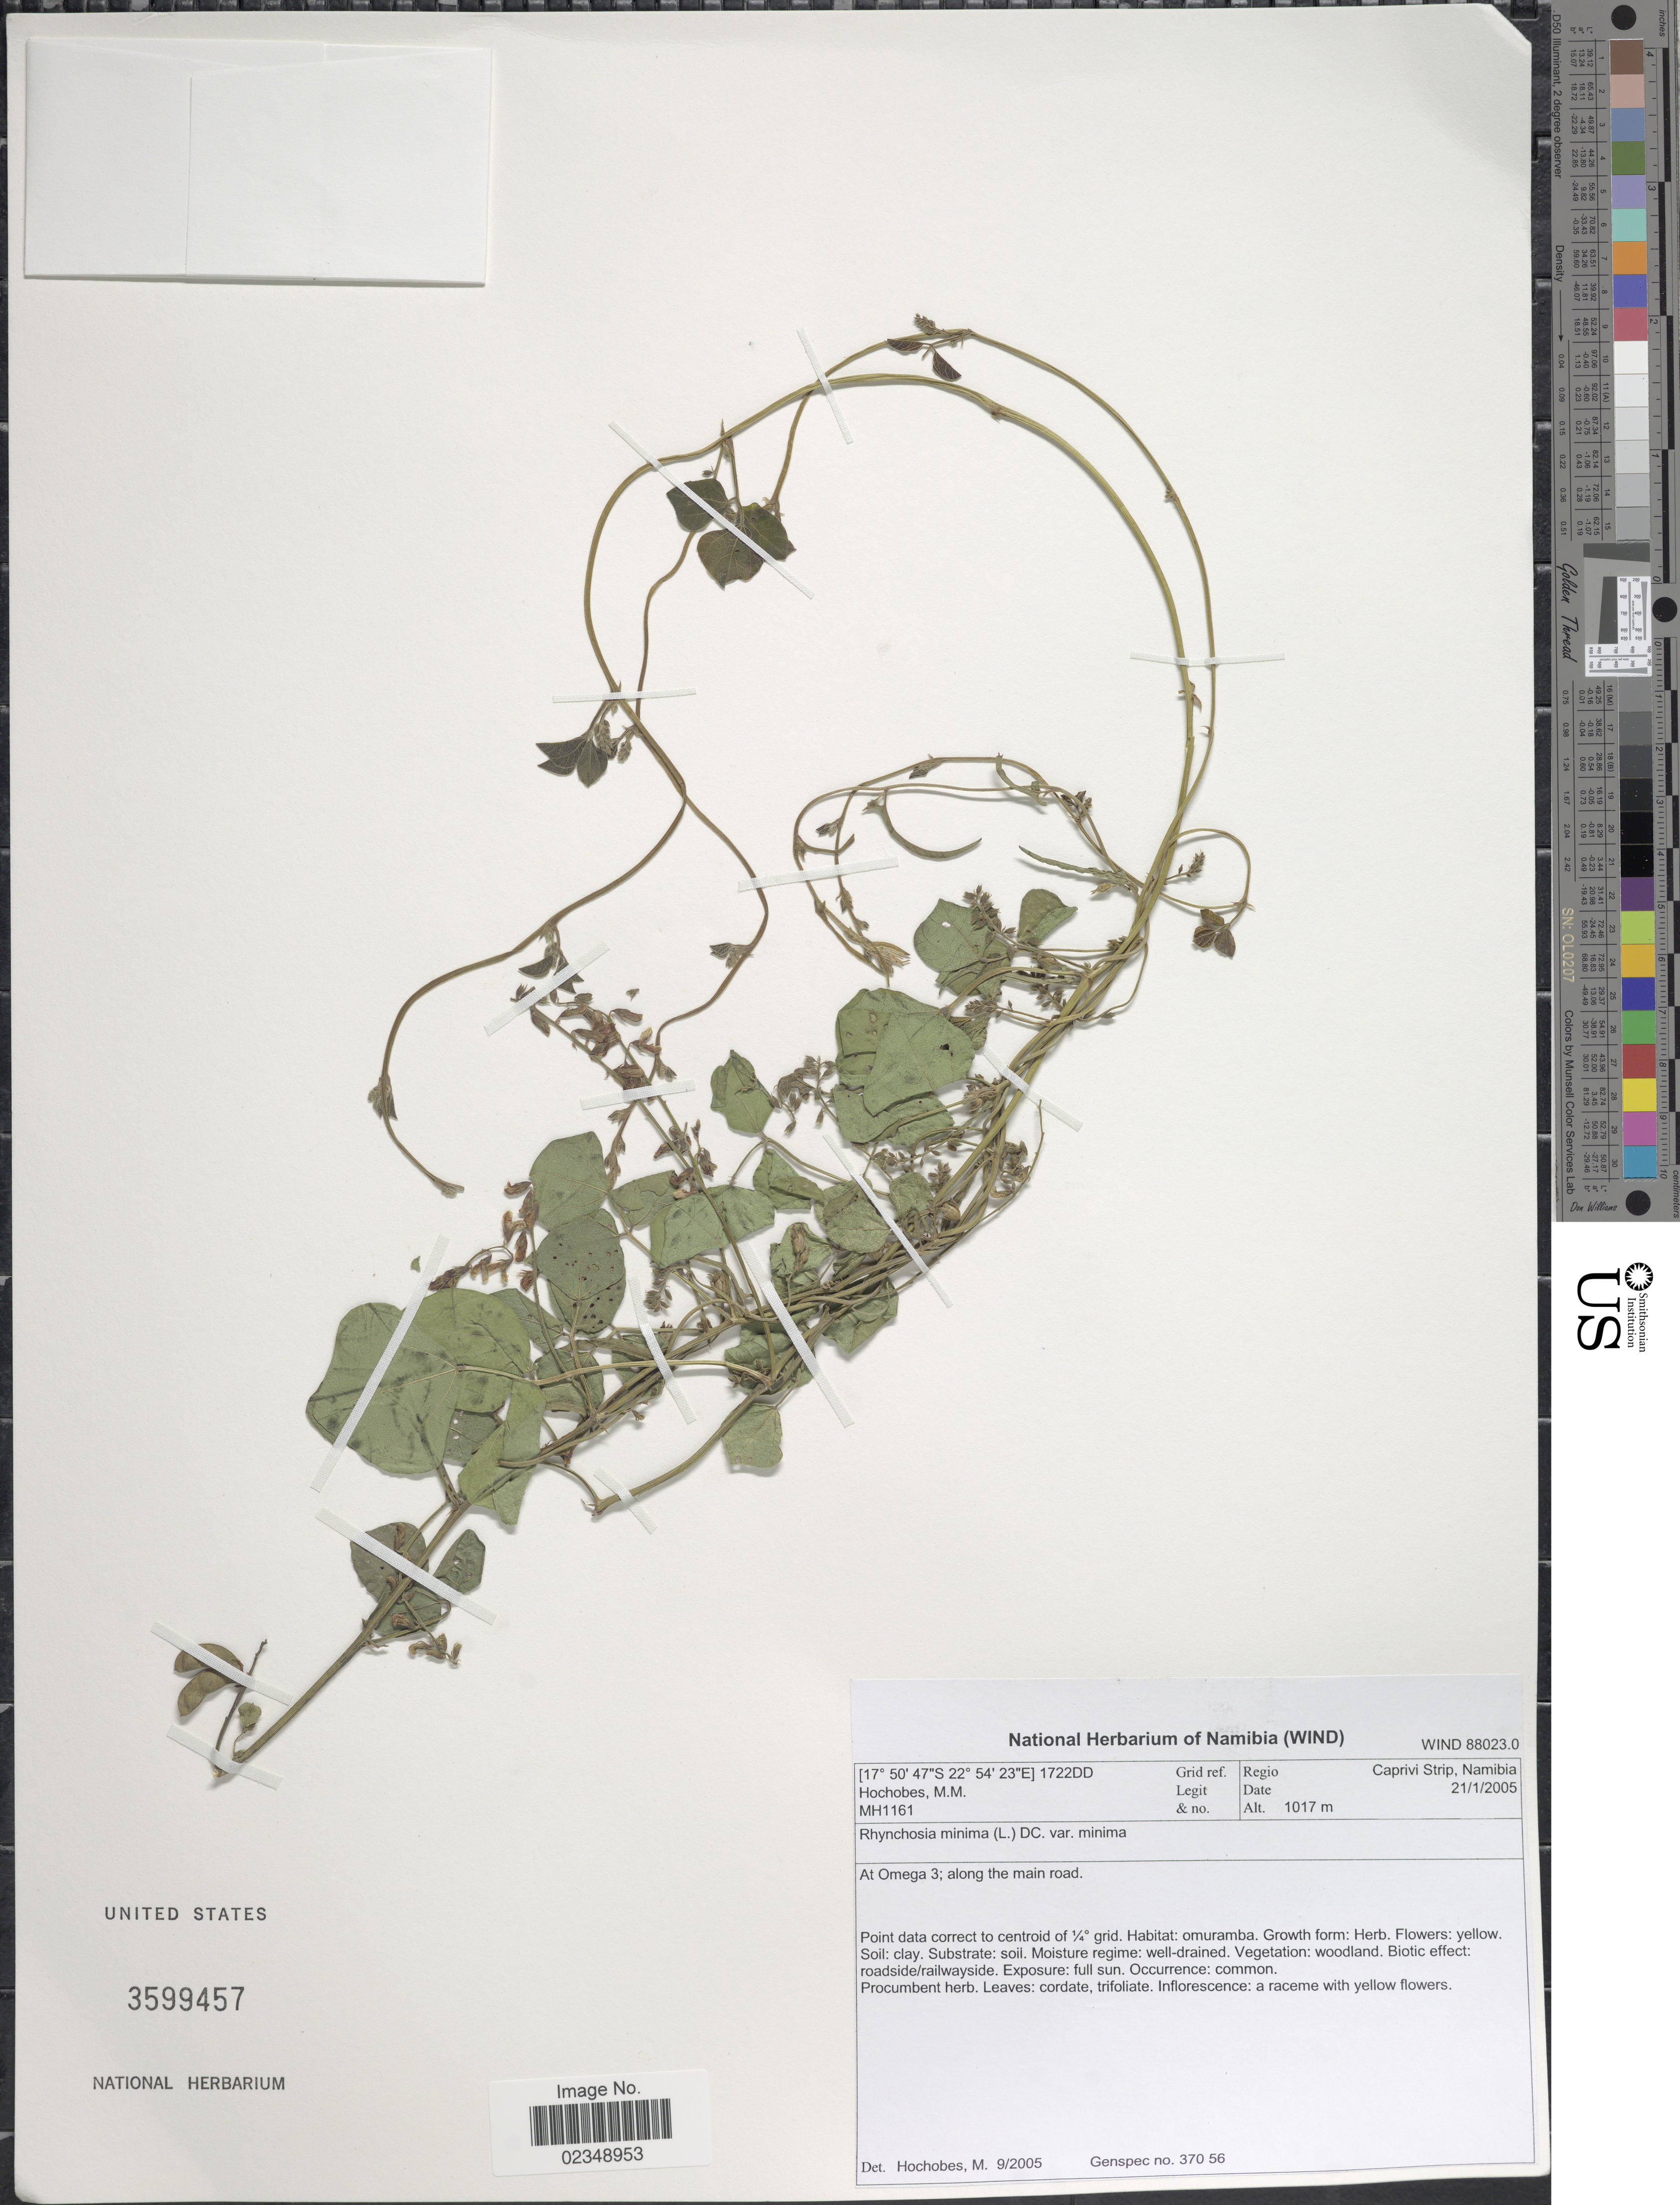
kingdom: Plantae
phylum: Tracheophyta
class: Magnoliopsida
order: Fabales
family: Fabaceae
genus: Rhynchosia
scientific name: Rhynchosia minima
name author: (L.) DC.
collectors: M. Hochobes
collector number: MH1161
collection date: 2005-01-21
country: Namibia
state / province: Caprivi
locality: Caprivi Strip, Namibia, at Omega 3; along the main road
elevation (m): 1017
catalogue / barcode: US 3599457